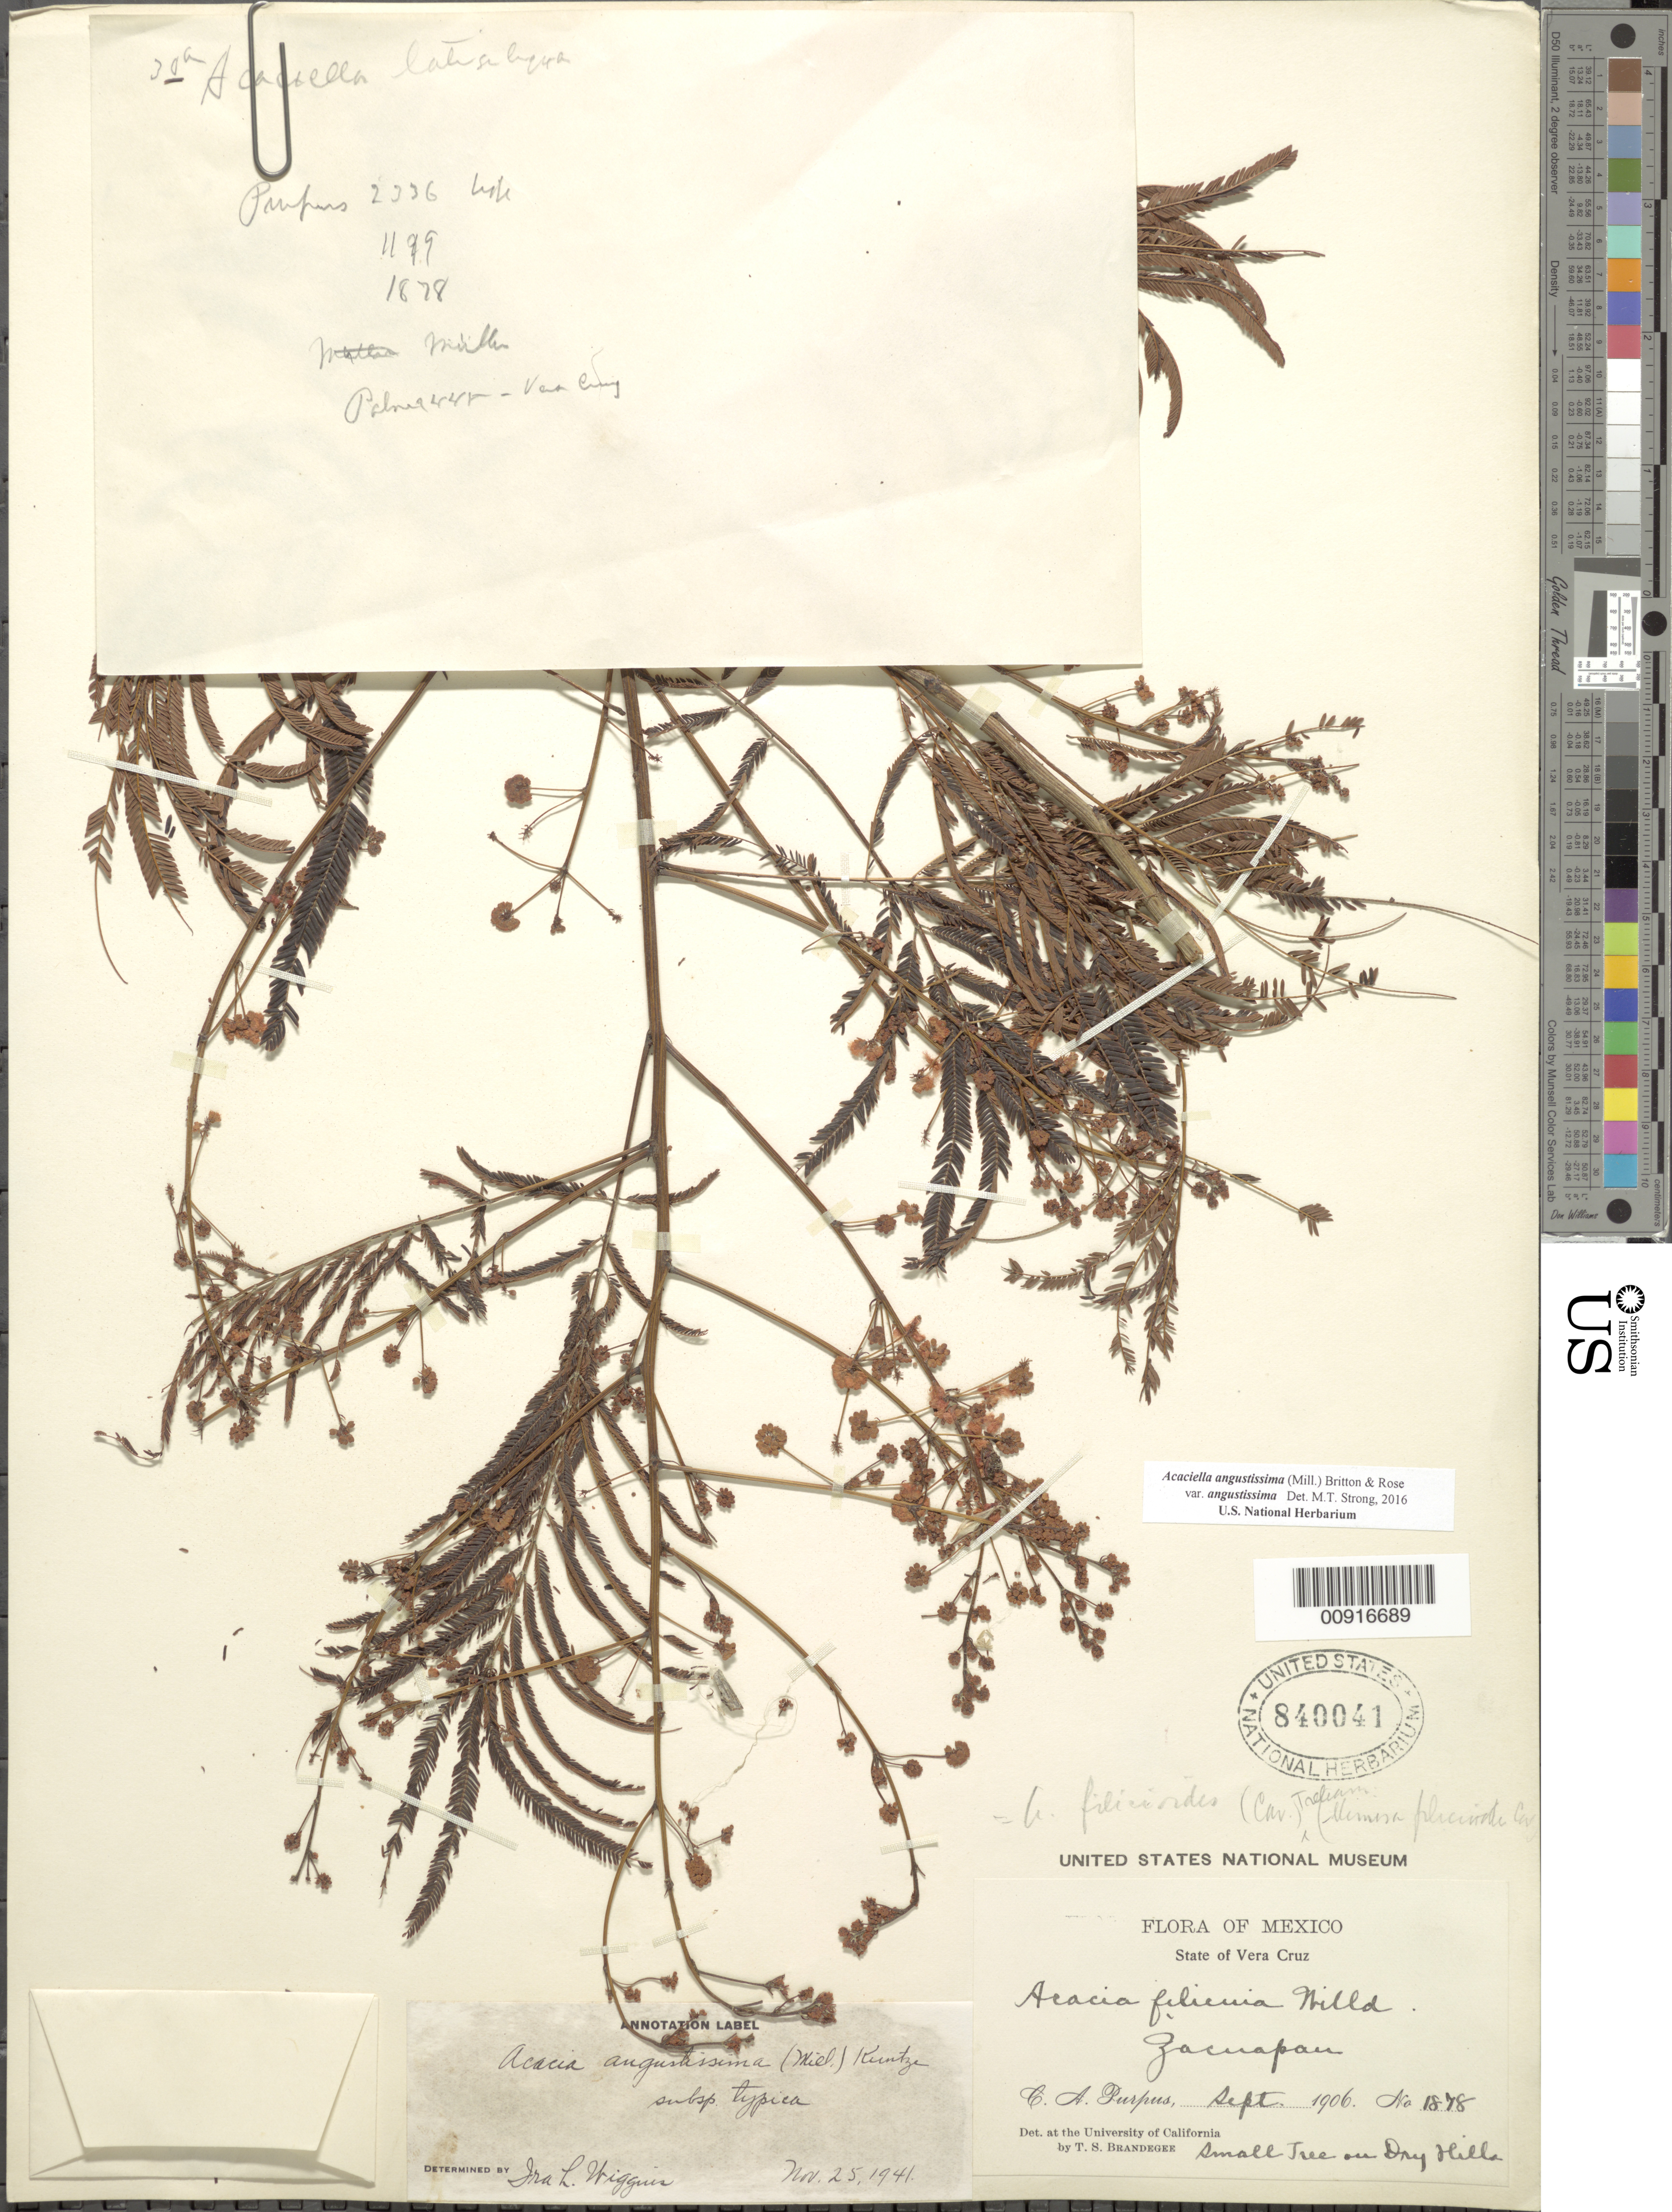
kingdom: Plantae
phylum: Tracheophyta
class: Magnoliopsida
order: Fabales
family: Fabaceae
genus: Acaciella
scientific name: Acaciella angustissima var. angustissima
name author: (Mill.) Britton & Rose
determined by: Strong, M. T., (US), Smithsonian Institution - National Museum of Natural History (UNITED STATES)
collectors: C. A. Purpus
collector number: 1878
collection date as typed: Sep 1906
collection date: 1906-09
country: Mexico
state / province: Veracruz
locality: Zacuapan.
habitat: Dry hill.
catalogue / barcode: US 840041